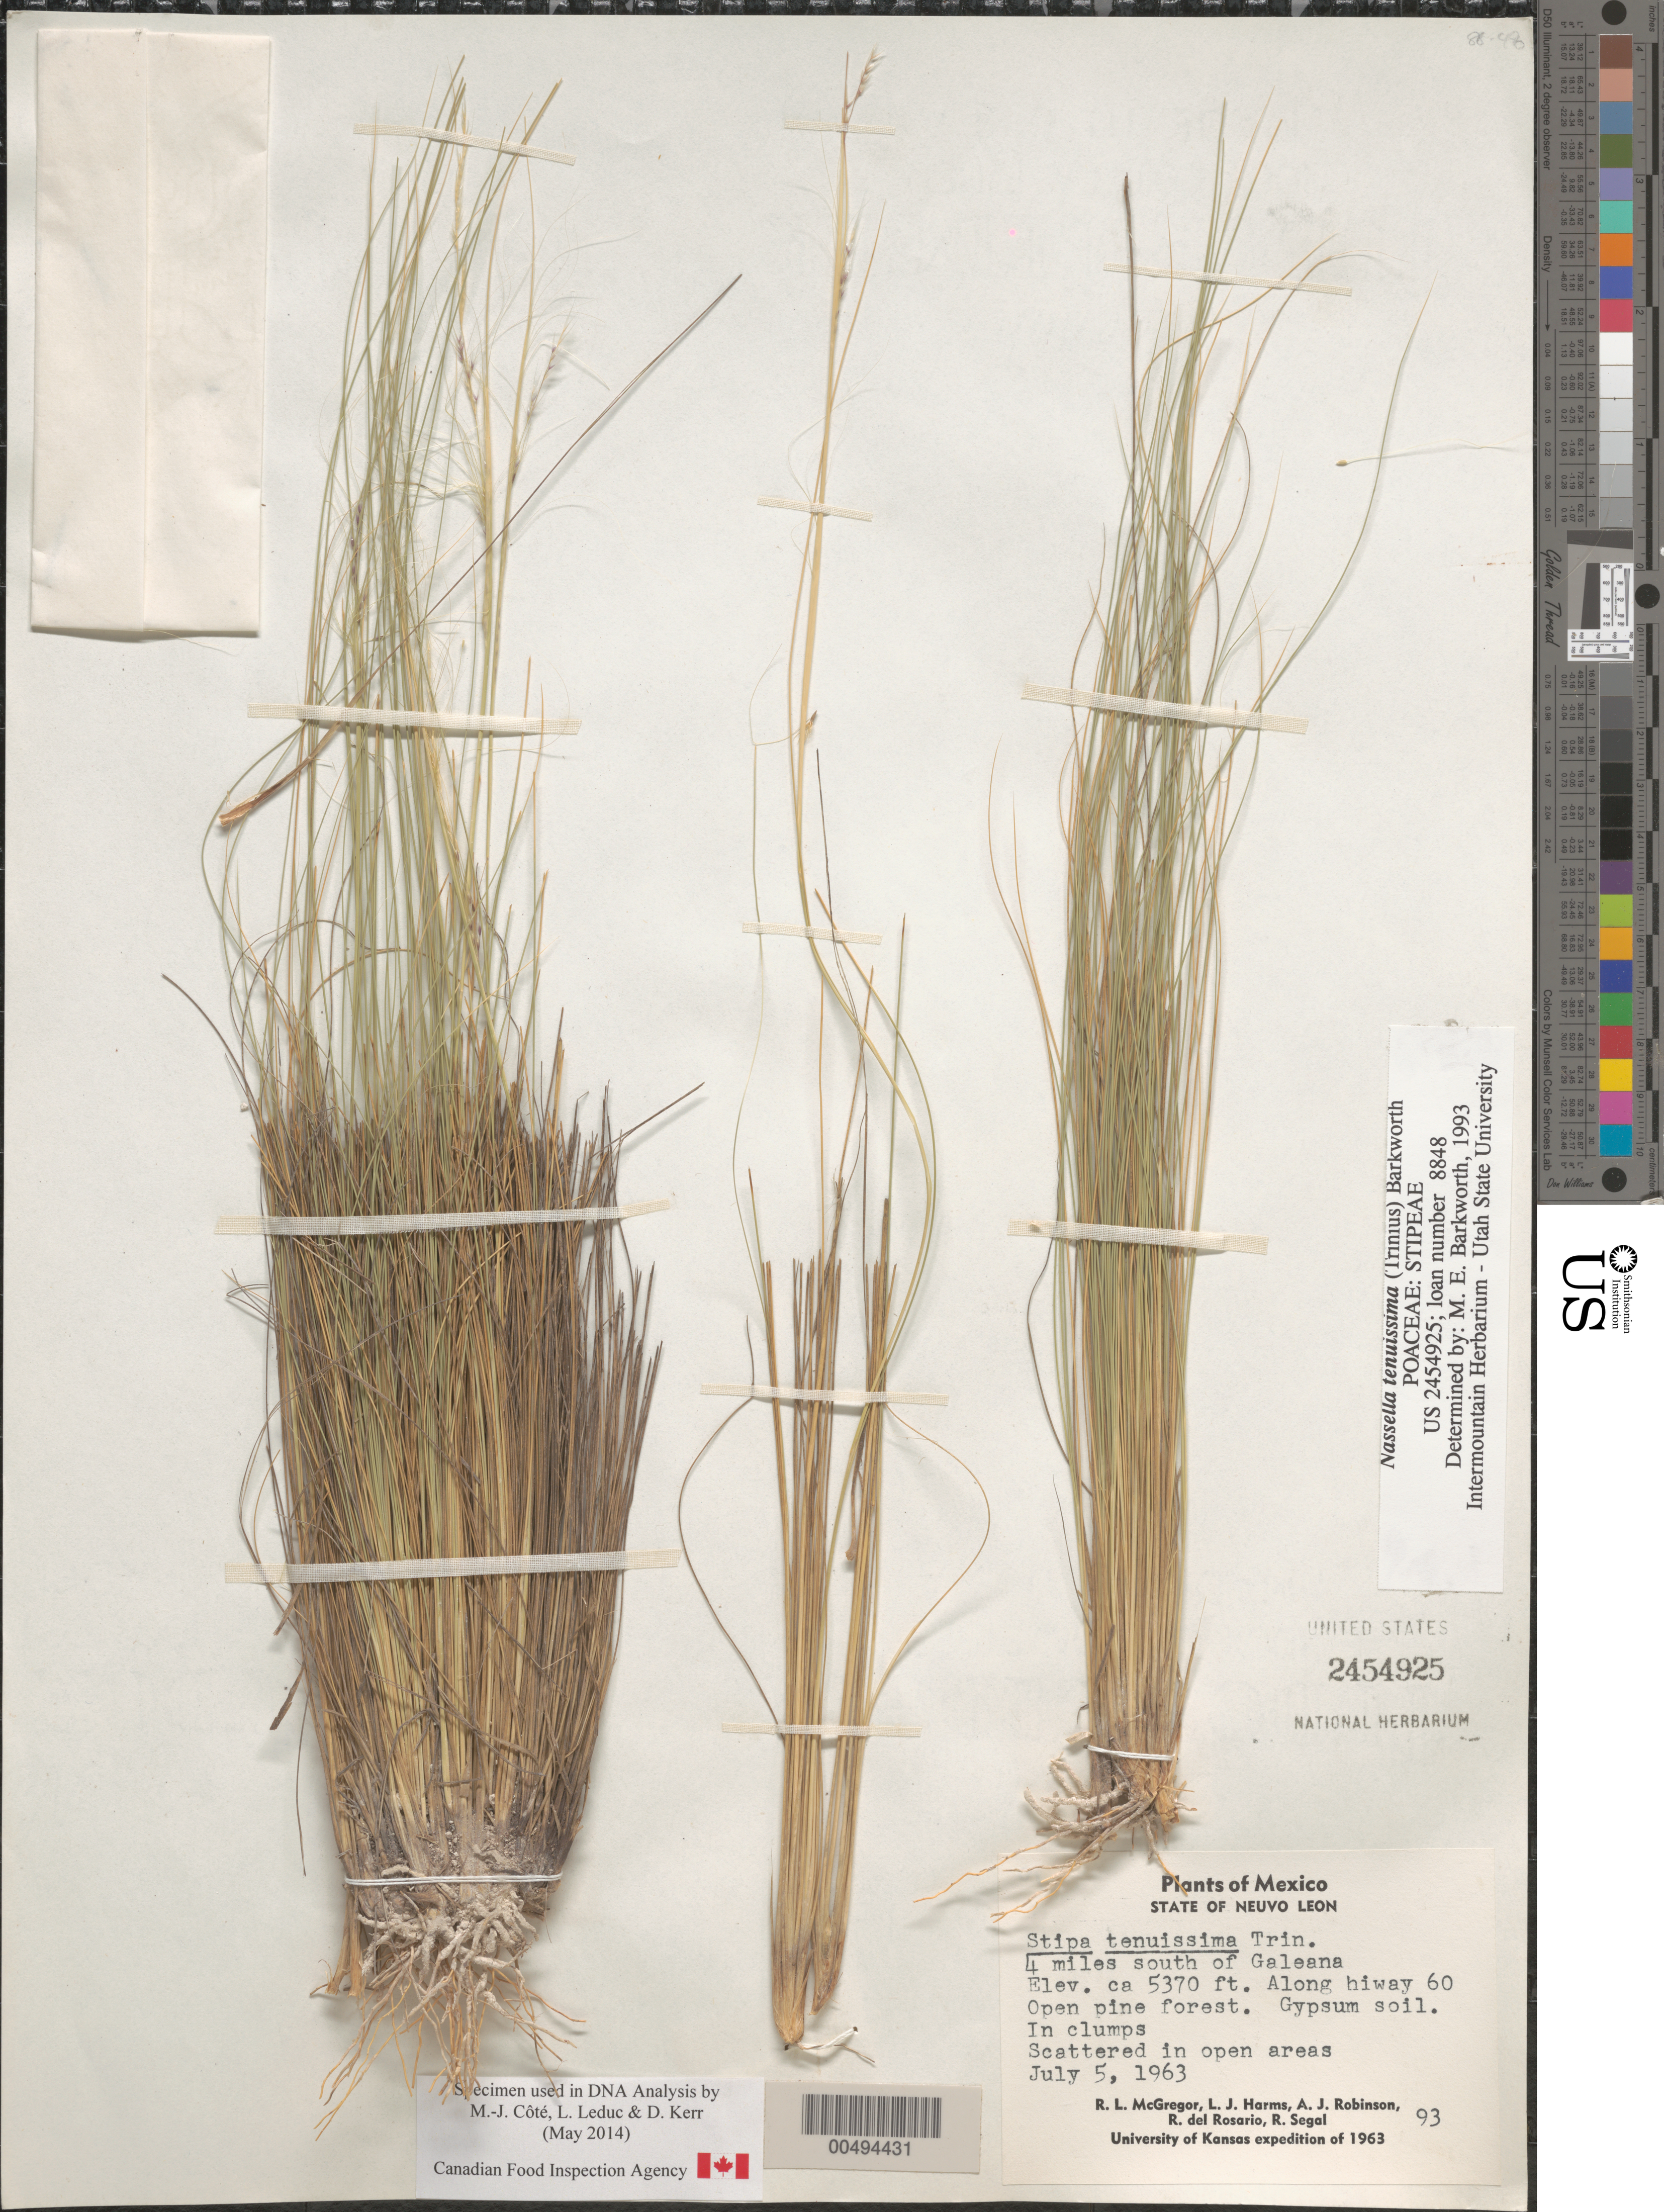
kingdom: Plantae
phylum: Tracheophyta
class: Liliopsida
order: Poales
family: Poaceae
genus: Nassella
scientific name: Nassella tenuissima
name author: (Trin.) Barkworth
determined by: Barkworth, M. E.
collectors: R. McGregor, L. Harms & A. J. Robinson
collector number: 93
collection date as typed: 5 Jul 1963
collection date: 1963-07-05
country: Mexico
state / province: Nuevo León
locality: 4 mi S of Galeana, along hwy 60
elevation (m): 1637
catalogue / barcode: US 2454925